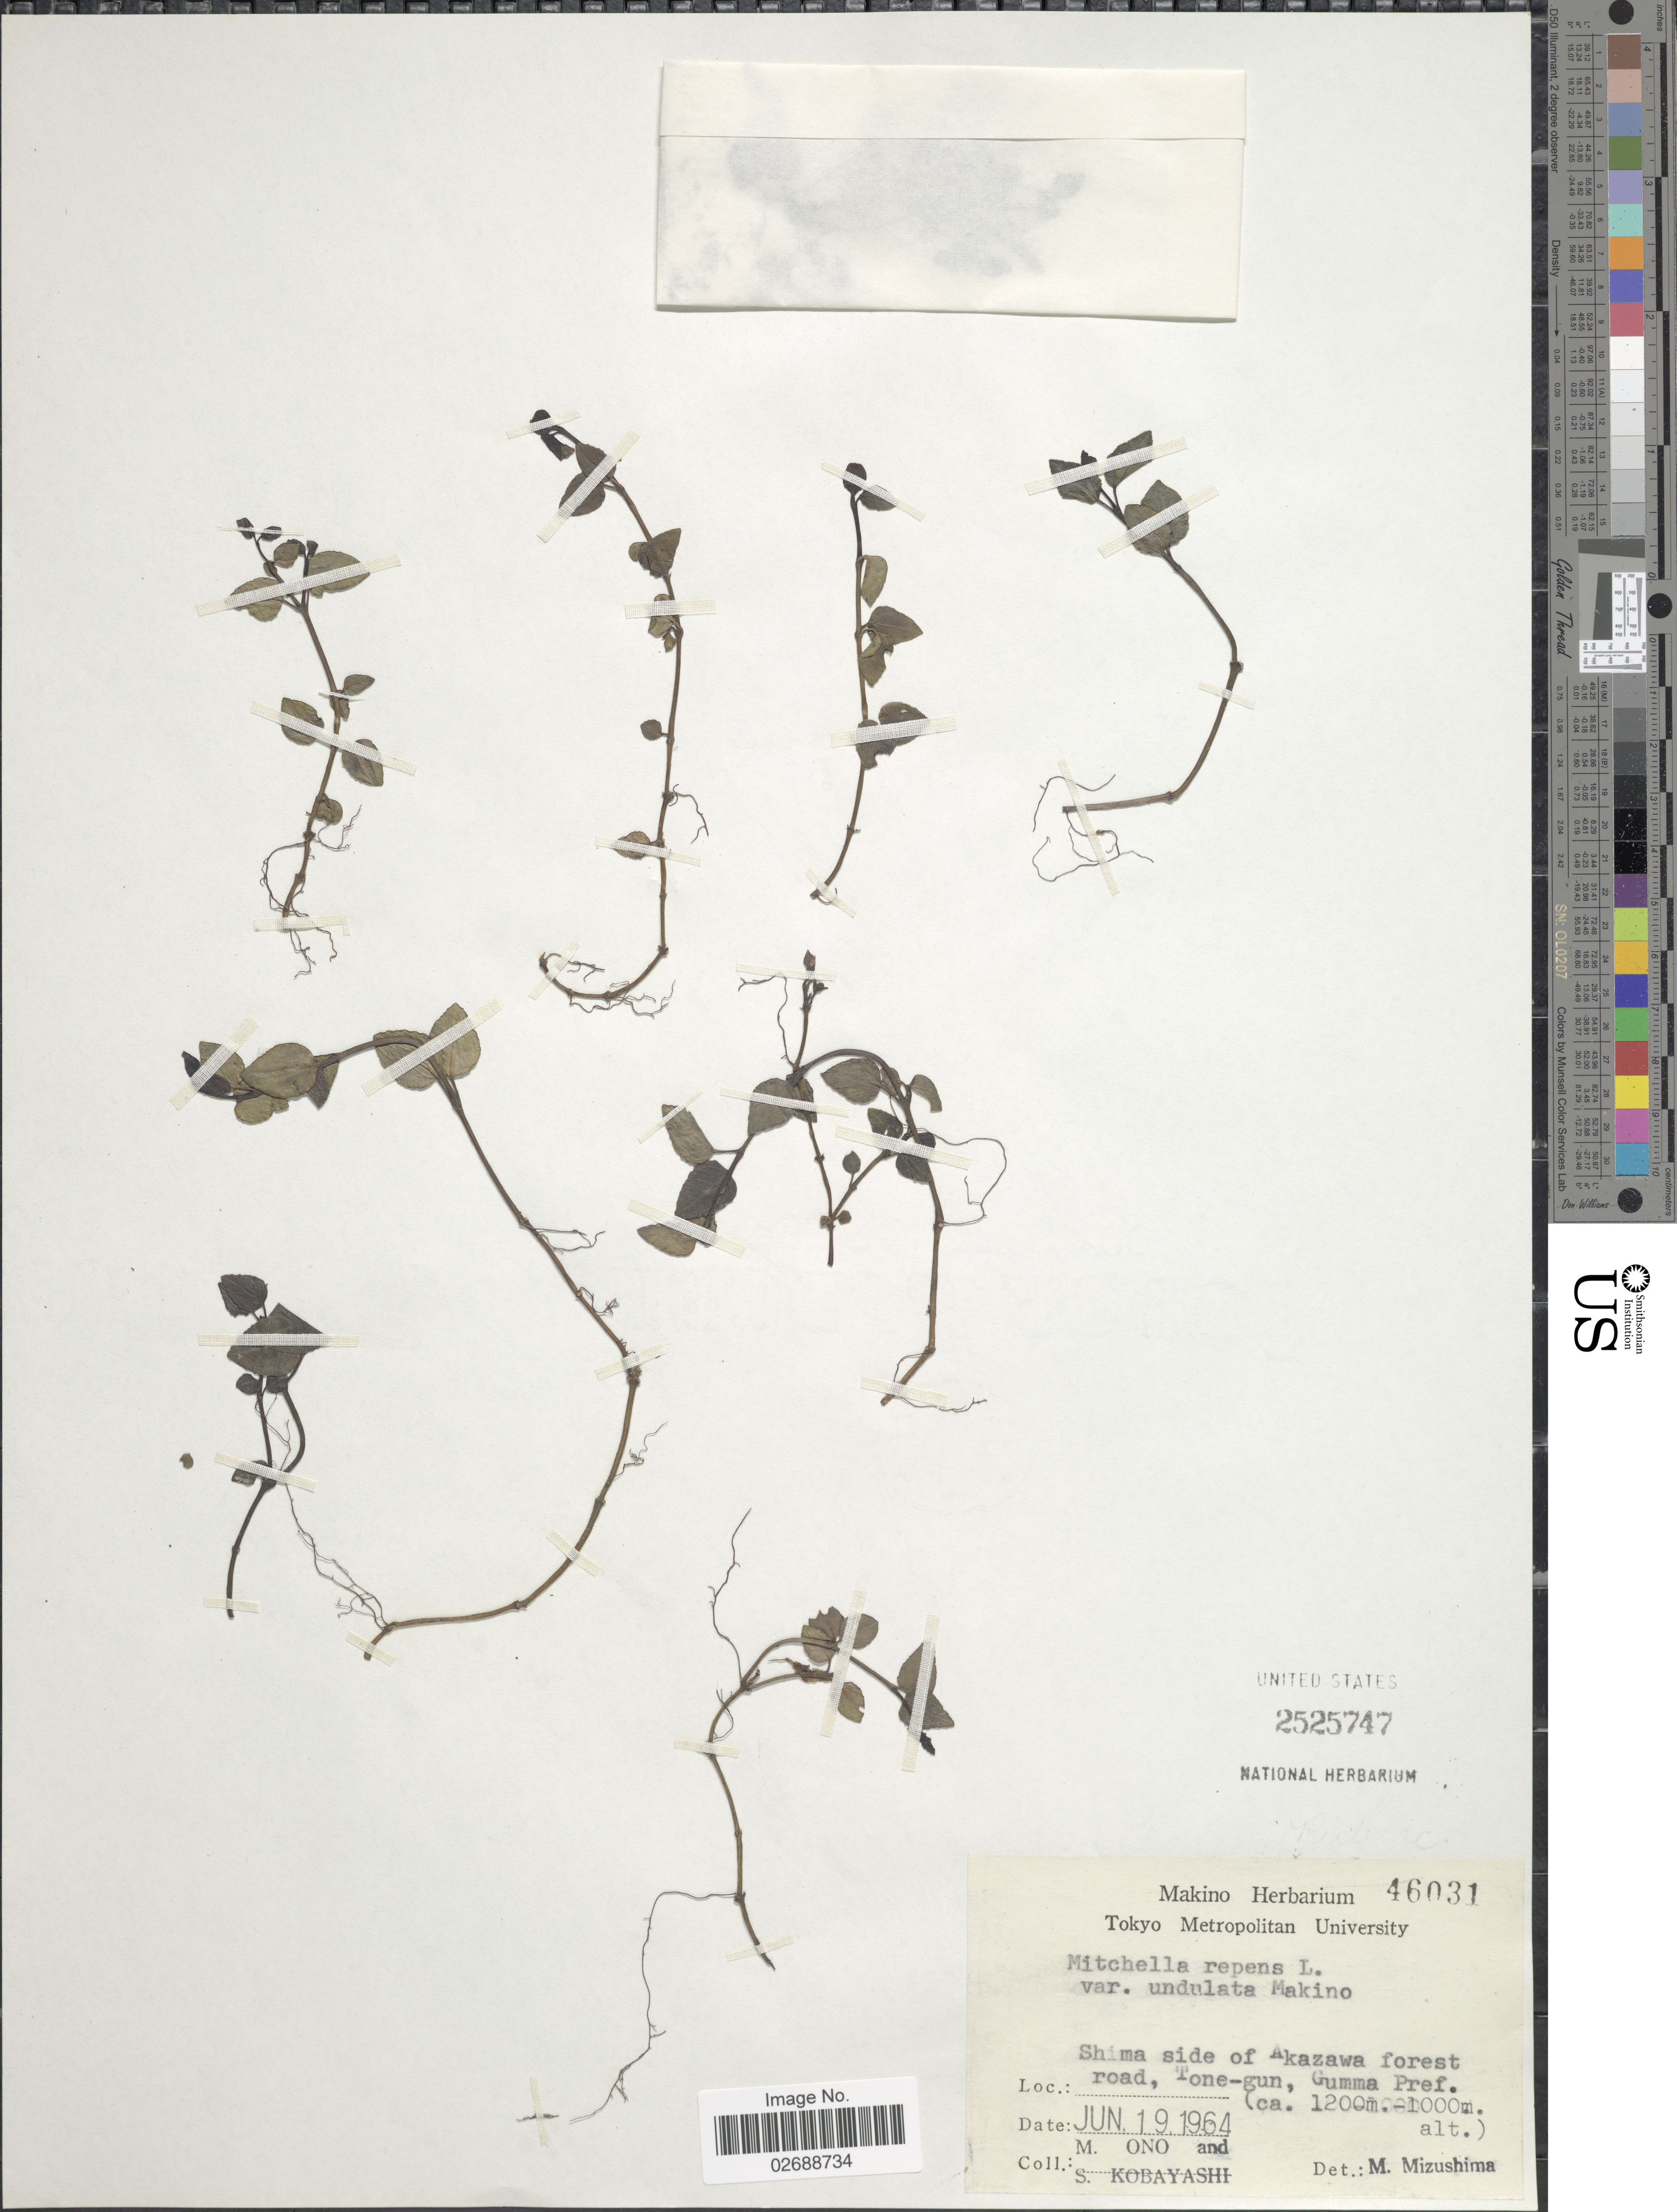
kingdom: Plantae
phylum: Tracheophyta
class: Magnoliopsida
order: Gentianales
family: Rubiaceae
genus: Mitchella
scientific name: Mitchella repens var. undulata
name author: (Siebold & Zucc.) Makino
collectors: M. Ono & S. Kobayashi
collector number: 46031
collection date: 1964-06-19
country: Japan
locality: Shima side of Akazawa forest road, Tone-gun, Gunma Pref.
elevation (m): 1000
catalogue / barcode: US 2525747